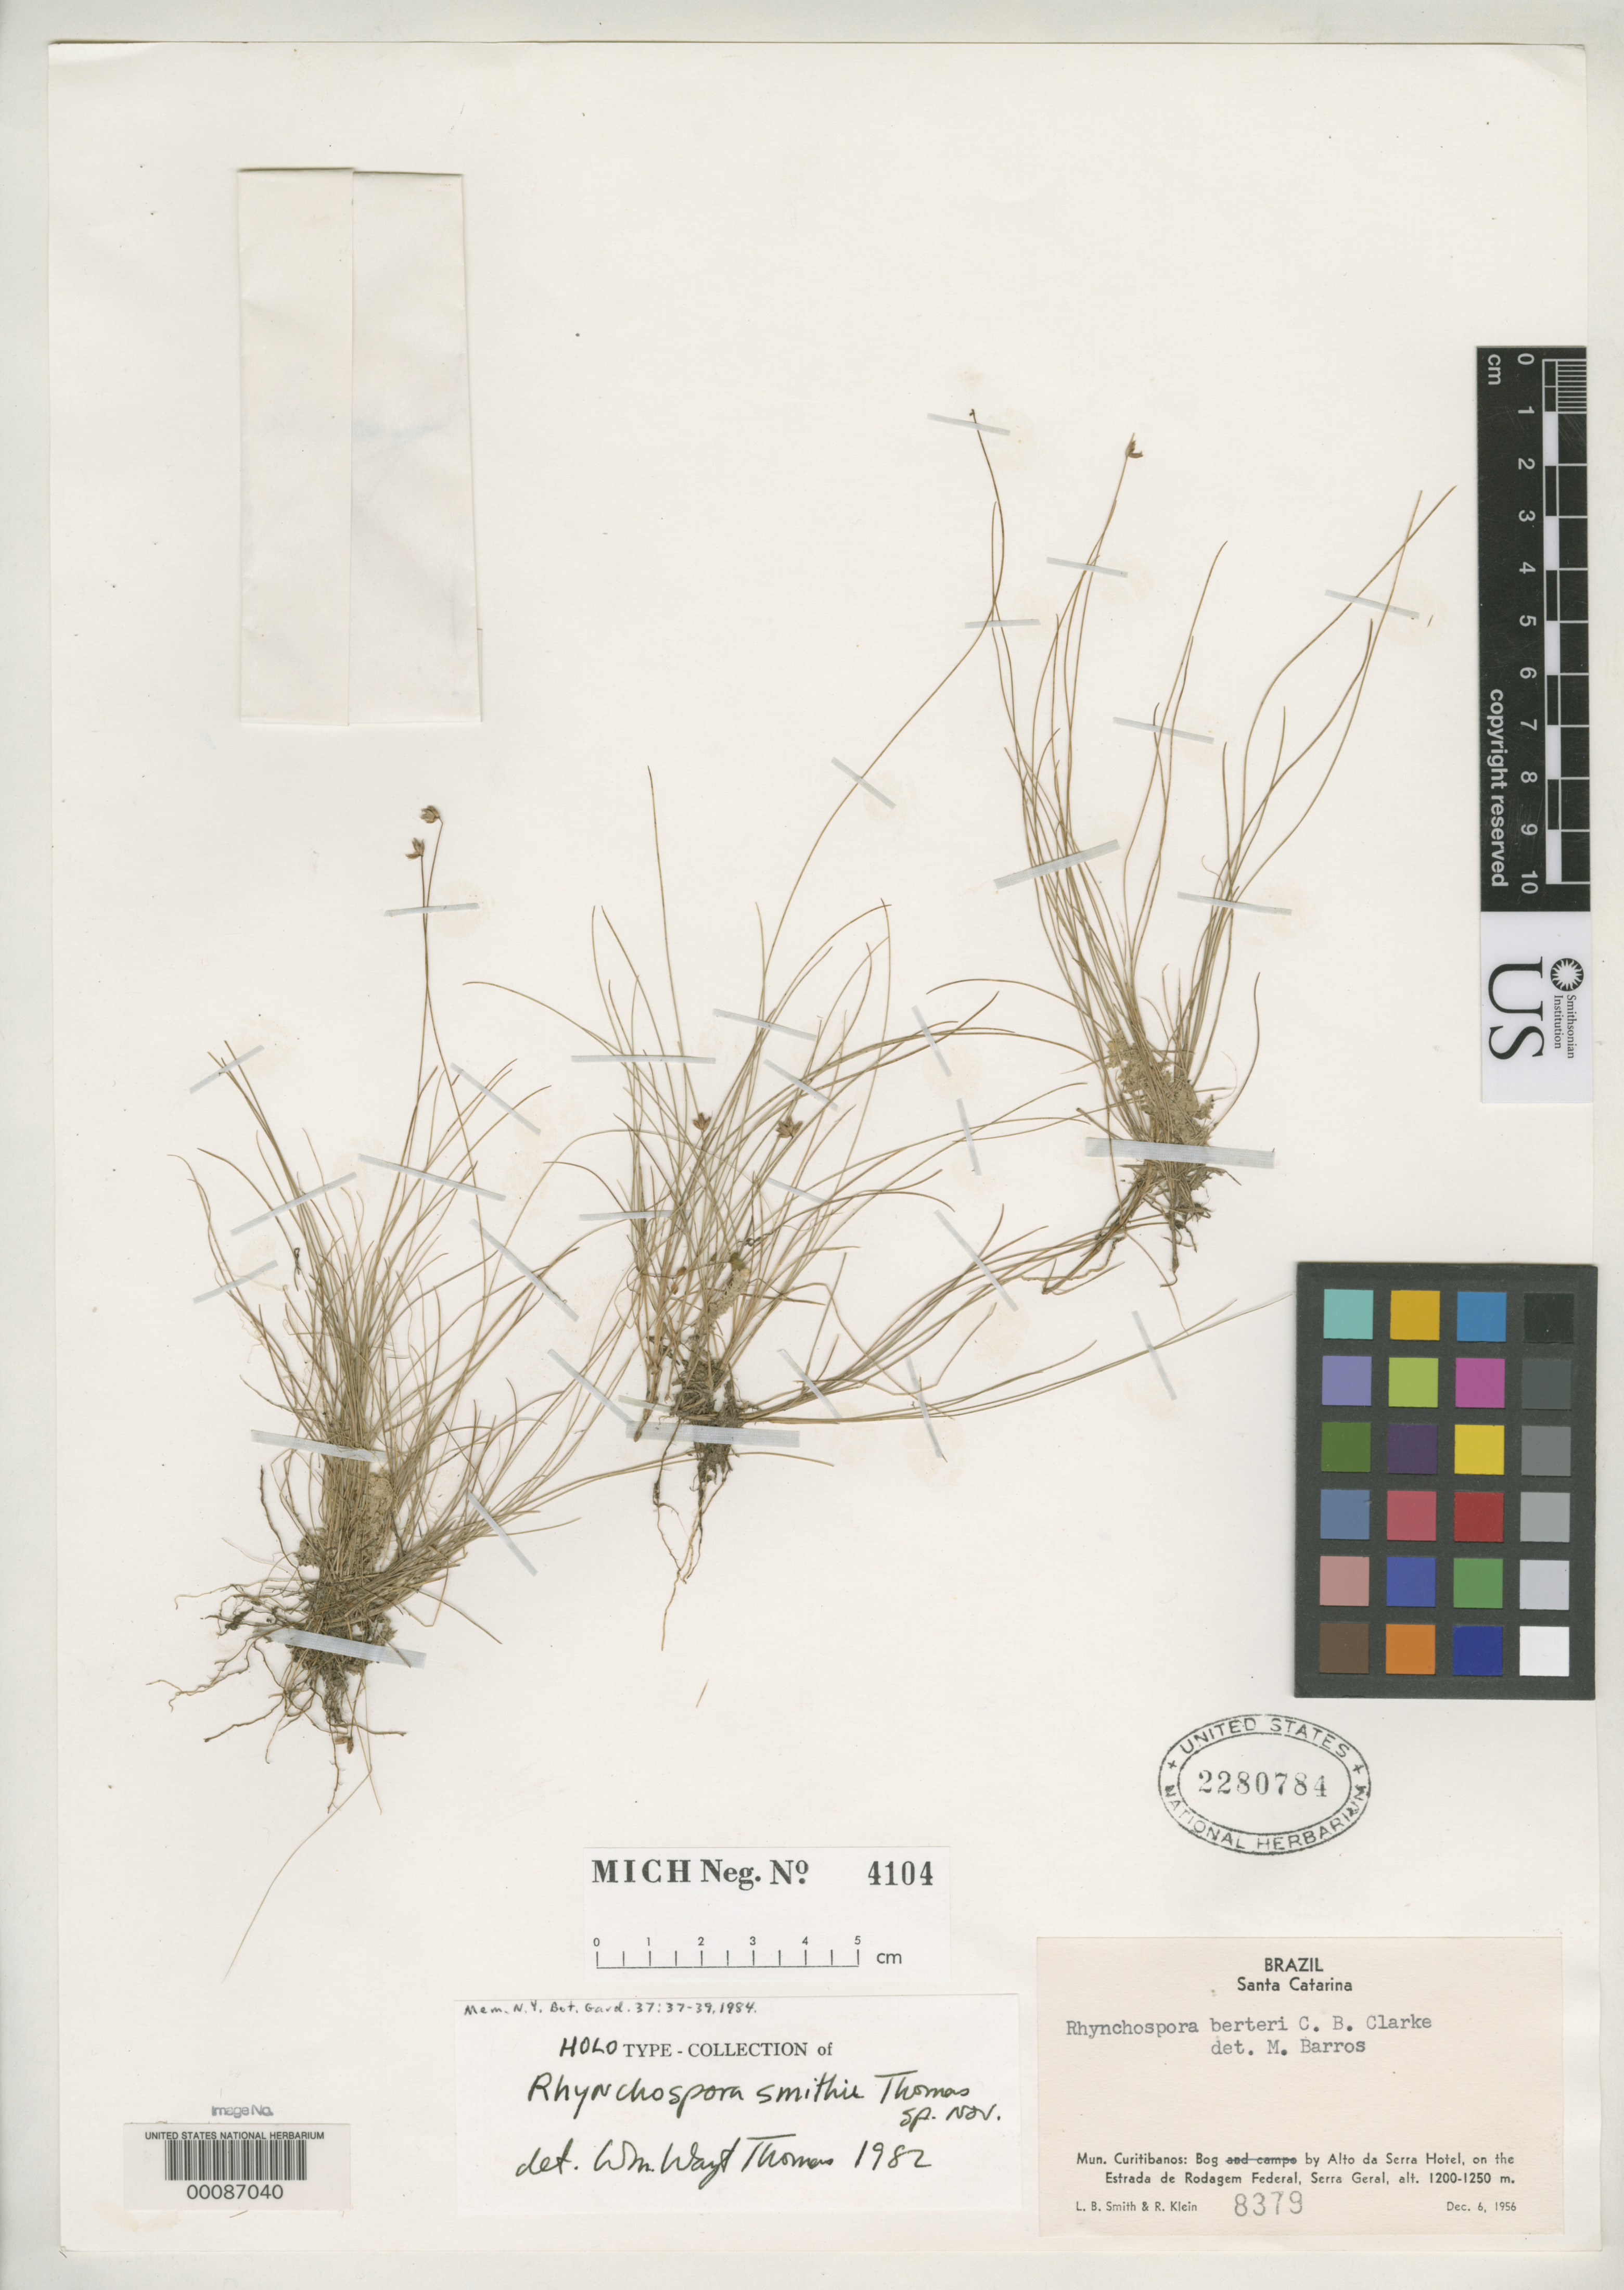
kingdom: Plantae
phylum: Tracheophyta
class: Liliopsida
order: Poales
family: Cyperaceae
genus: Rhynchospora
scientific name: Rhynchospora smithii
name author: W.W. Thomas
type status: Holotype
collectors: L. Smith & R. M. Klein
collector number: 8379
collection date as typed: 06 Dec 1956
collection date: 1956-12-06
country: Brazil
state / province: Santa Catarina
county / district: Curitibanos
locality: Serrageral, by Alto da Serra Hotel.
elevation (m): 1200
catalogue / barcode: US 2280784